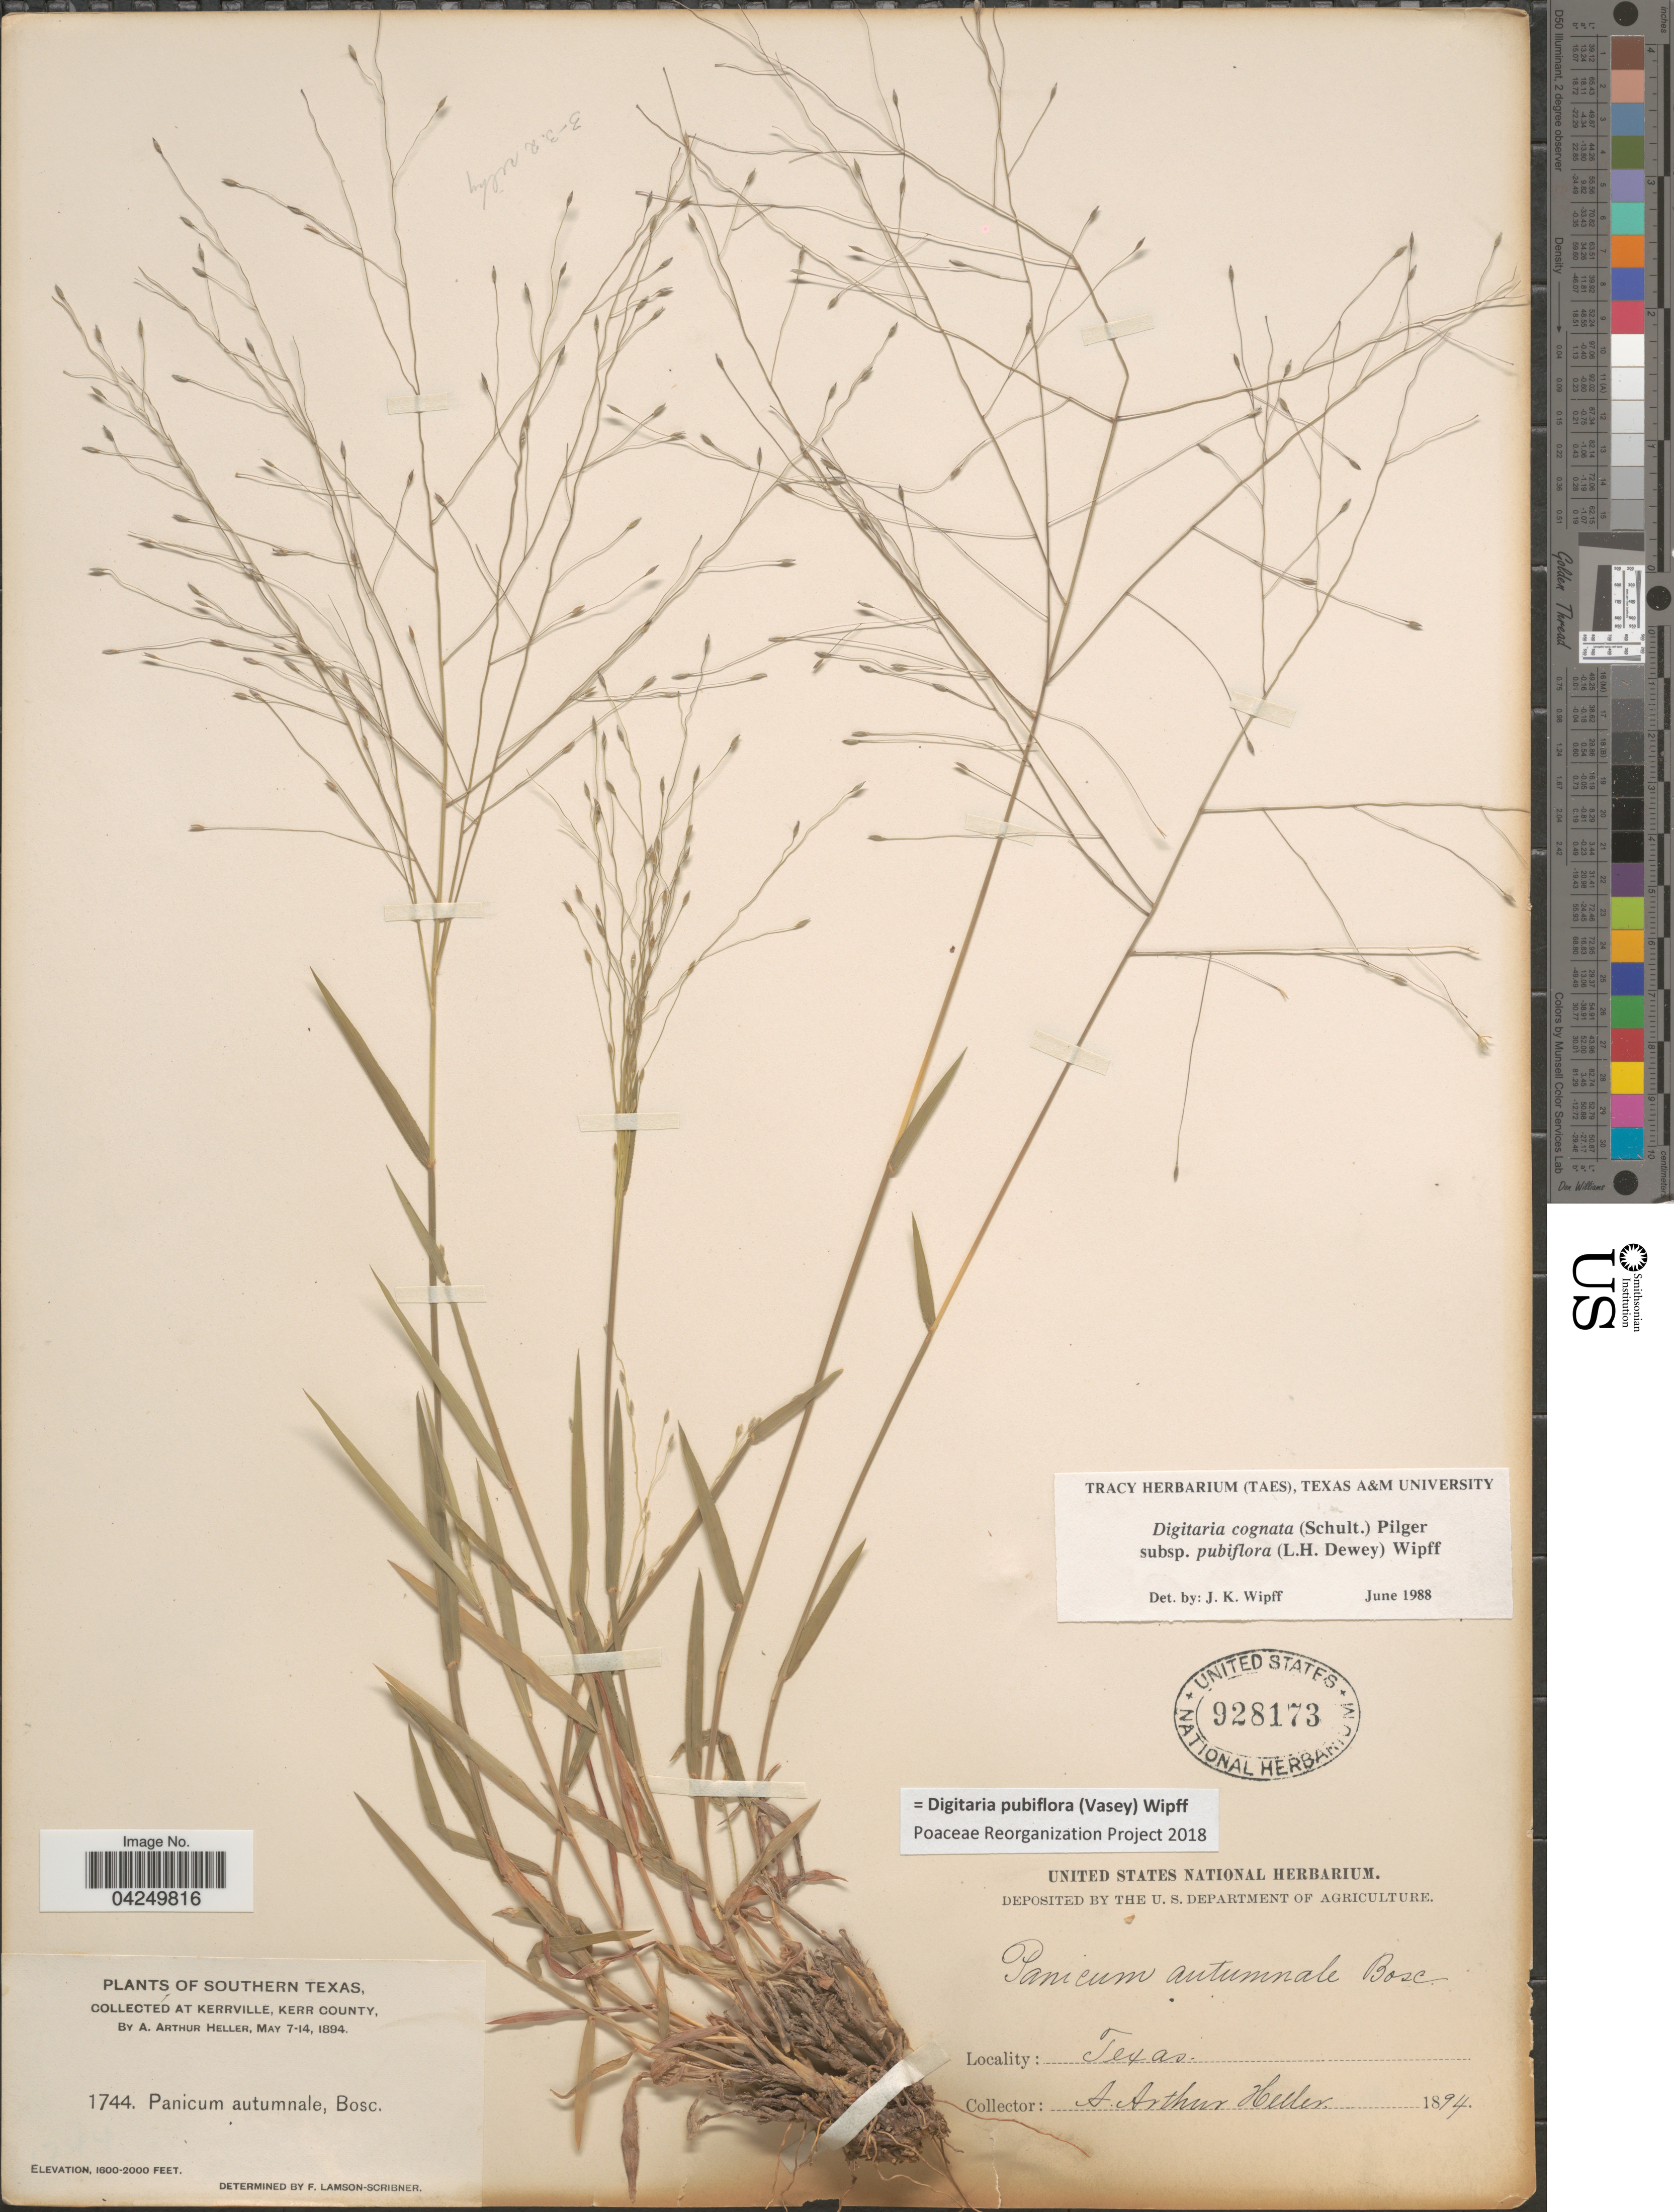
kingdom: Plantae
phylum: Tracheophyta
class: Liliopsida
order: Poales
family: Poaceae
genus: Digitaria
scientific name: Digitaria pubiflora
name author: (Vasey) Wipff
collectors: A. A. Heller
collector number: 1744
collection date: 1894-05-07/1894-05-14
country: United States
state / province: Texas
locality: Southern Texas. At Kerrville, Kerr County.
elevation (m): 549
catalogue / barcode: US 928173